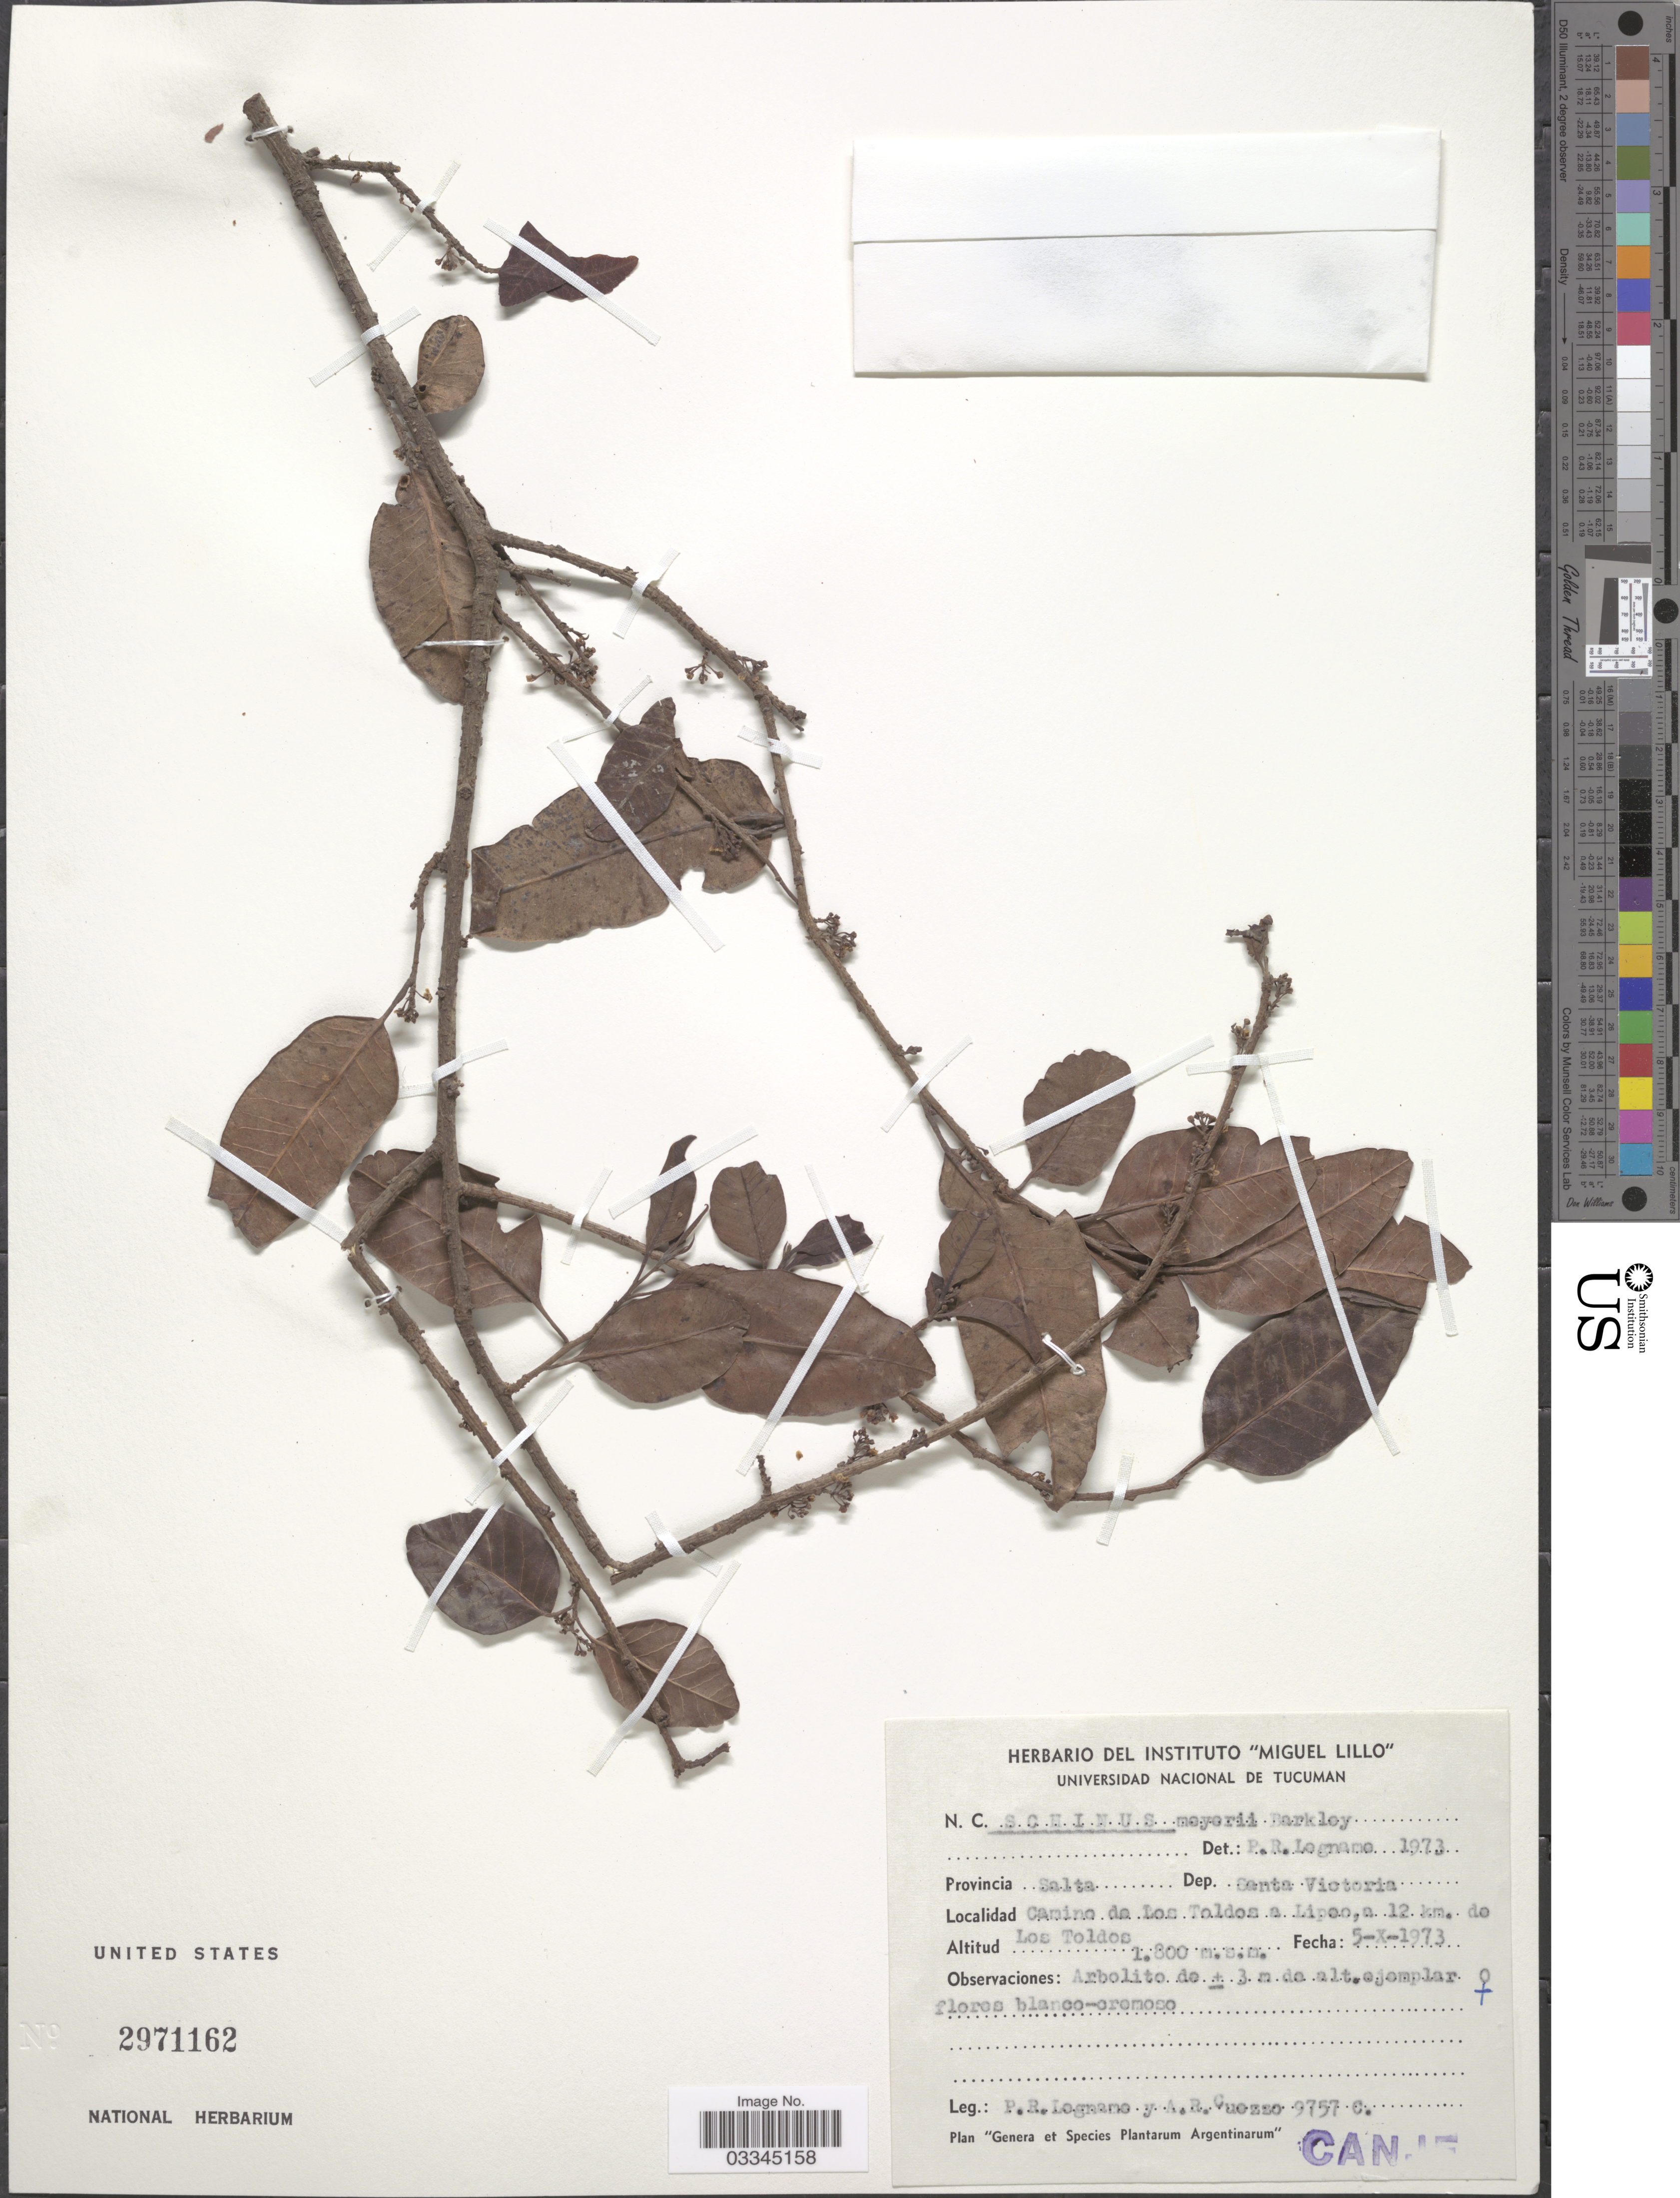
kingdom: Plantae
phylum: Tracheophyta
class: Magnoliopsida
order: Sapindales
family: Anacardiaceae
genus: Schinus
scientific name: Schinus meyeri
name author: F.A. Barkley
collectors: P. R. Legname & R. Cuezzo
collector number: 9757C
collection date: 1973-10-05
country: Argentina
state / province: Salta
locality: Dep. Santa Victoria, Camino de Los Toldos a Lipeo, a 12 km. de Los Toldos.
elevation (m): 1800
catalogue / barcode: US 2971162